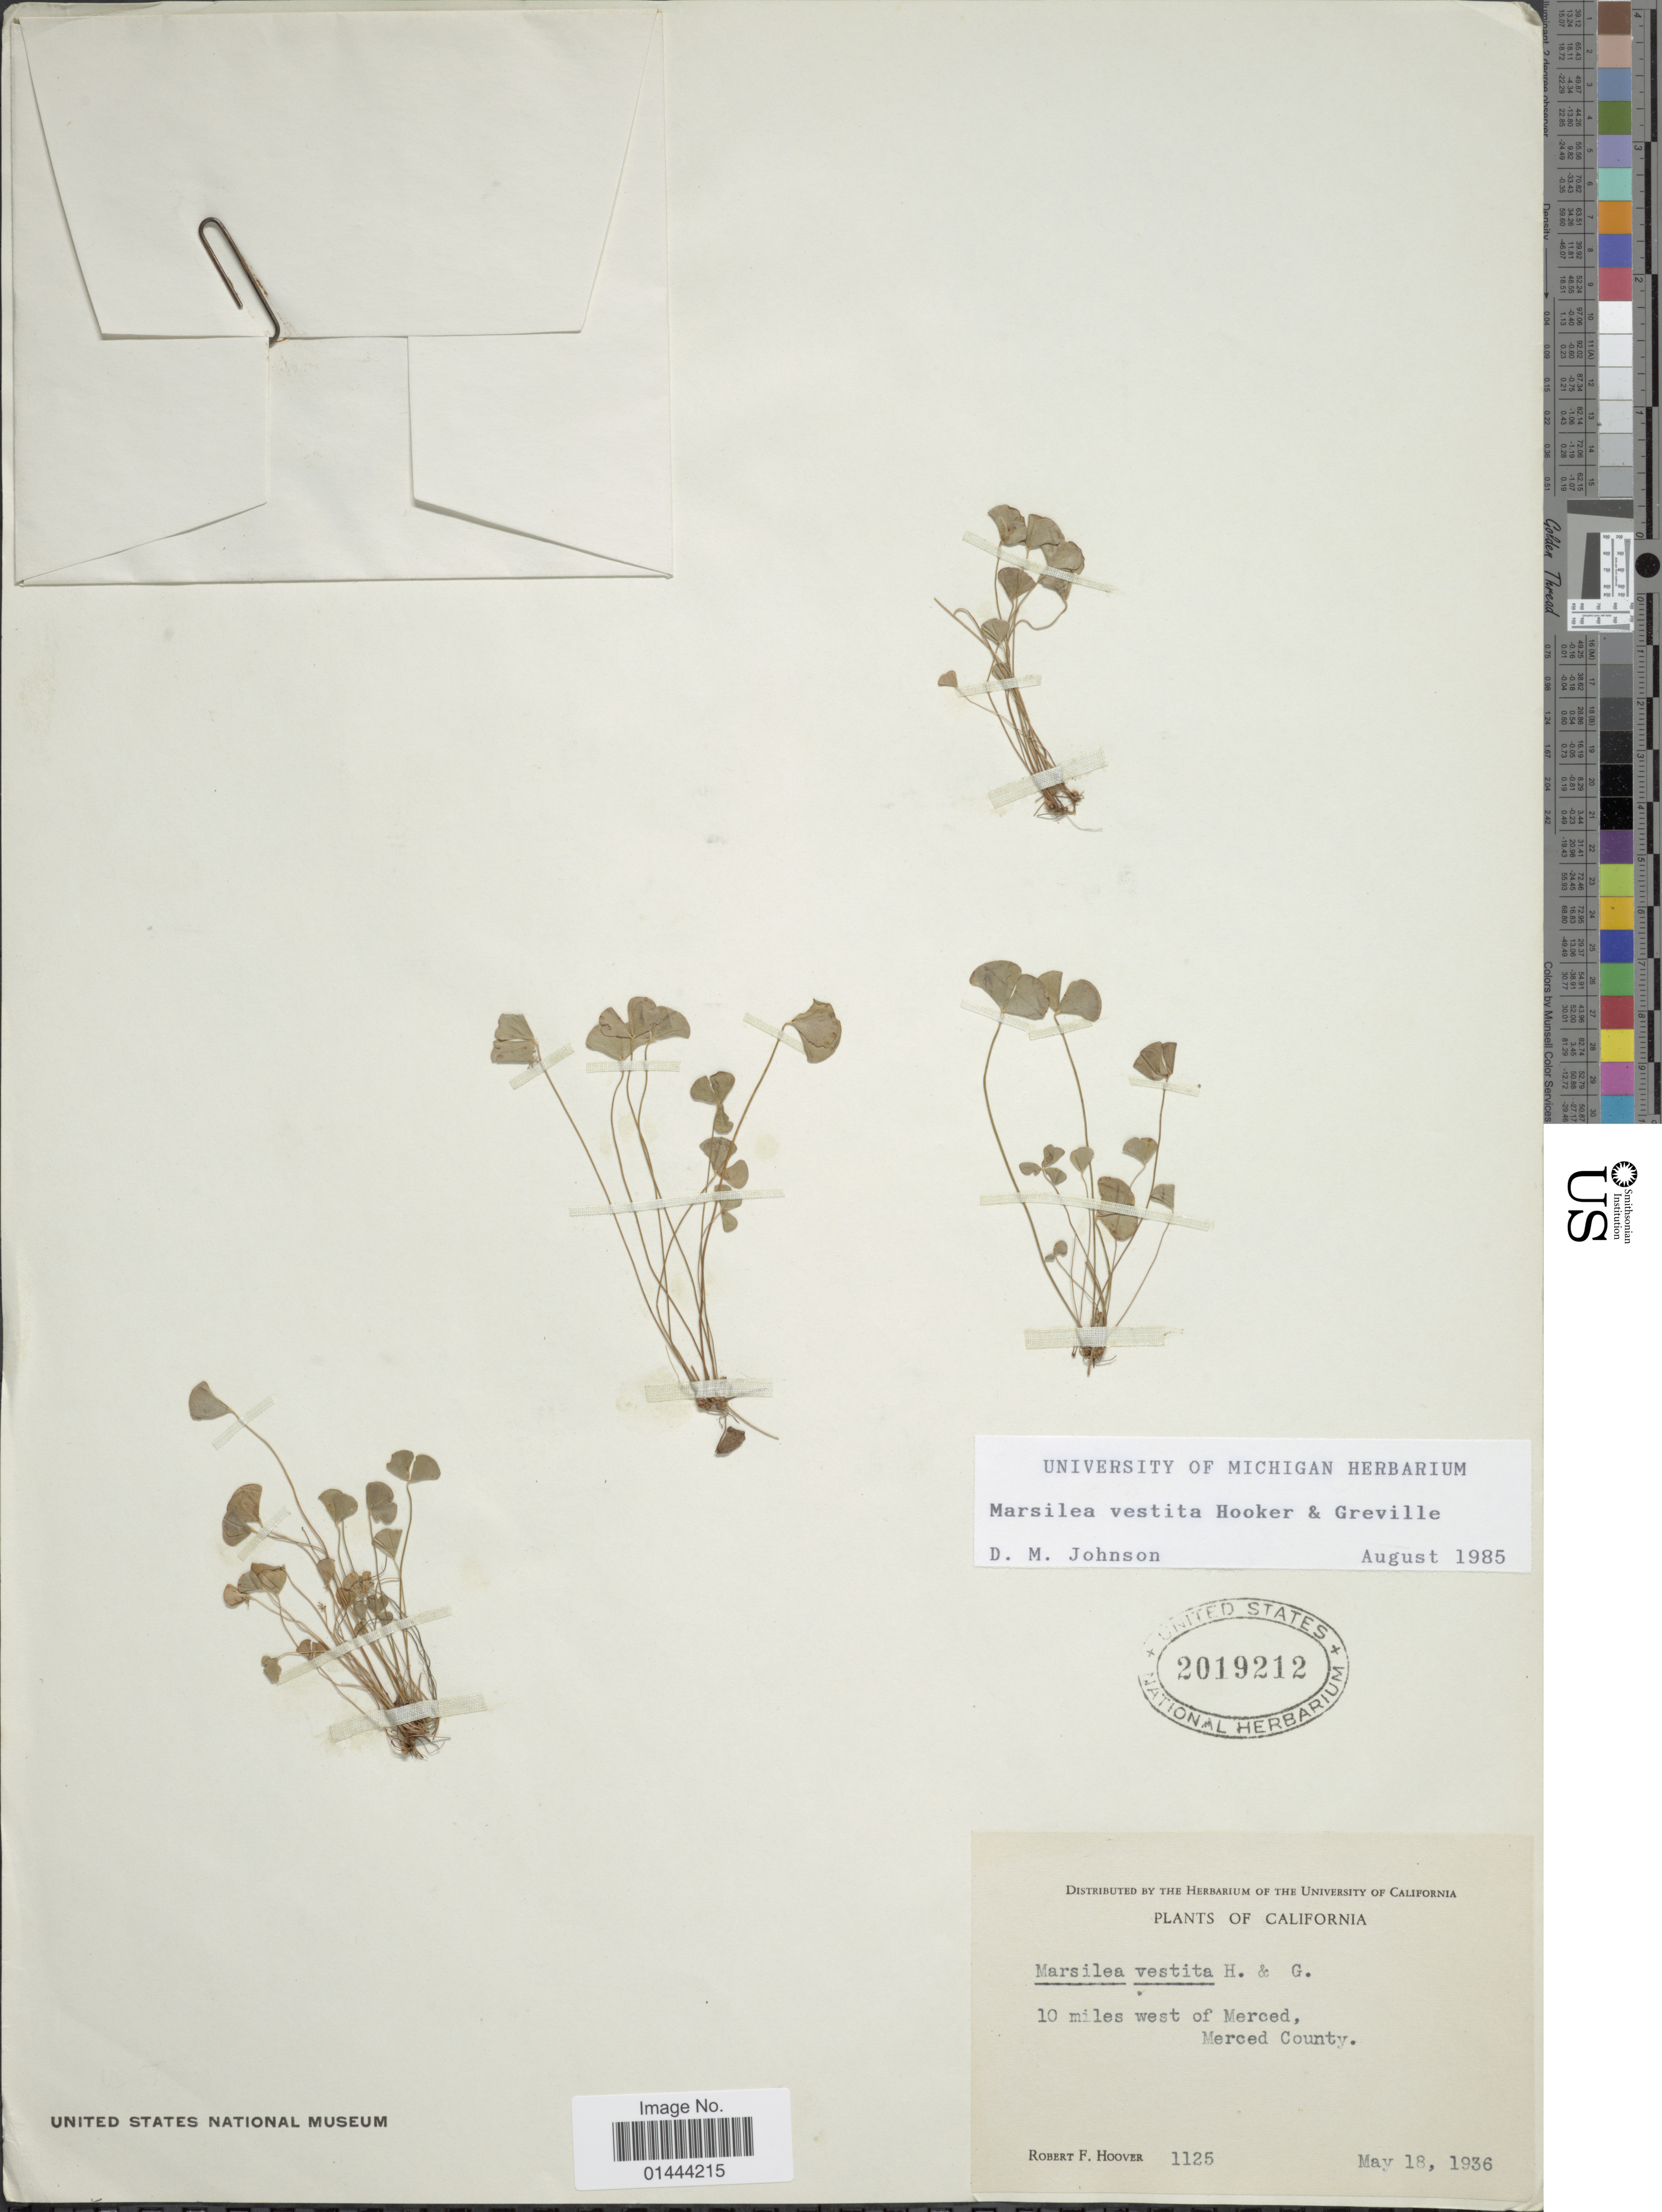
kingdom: Plantae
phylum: Tracheophyta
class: Polypodiopsida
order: Salviniales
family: Marsileaceae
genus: Marsilea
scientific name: Marsilea vestita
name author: Hook. & Grev.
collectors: R. F. Hoover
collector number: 1125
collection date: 1936-05-18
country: United States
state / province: California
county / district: Merced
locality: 10 miles west of Merced, Merced County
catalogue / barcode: US 2019212